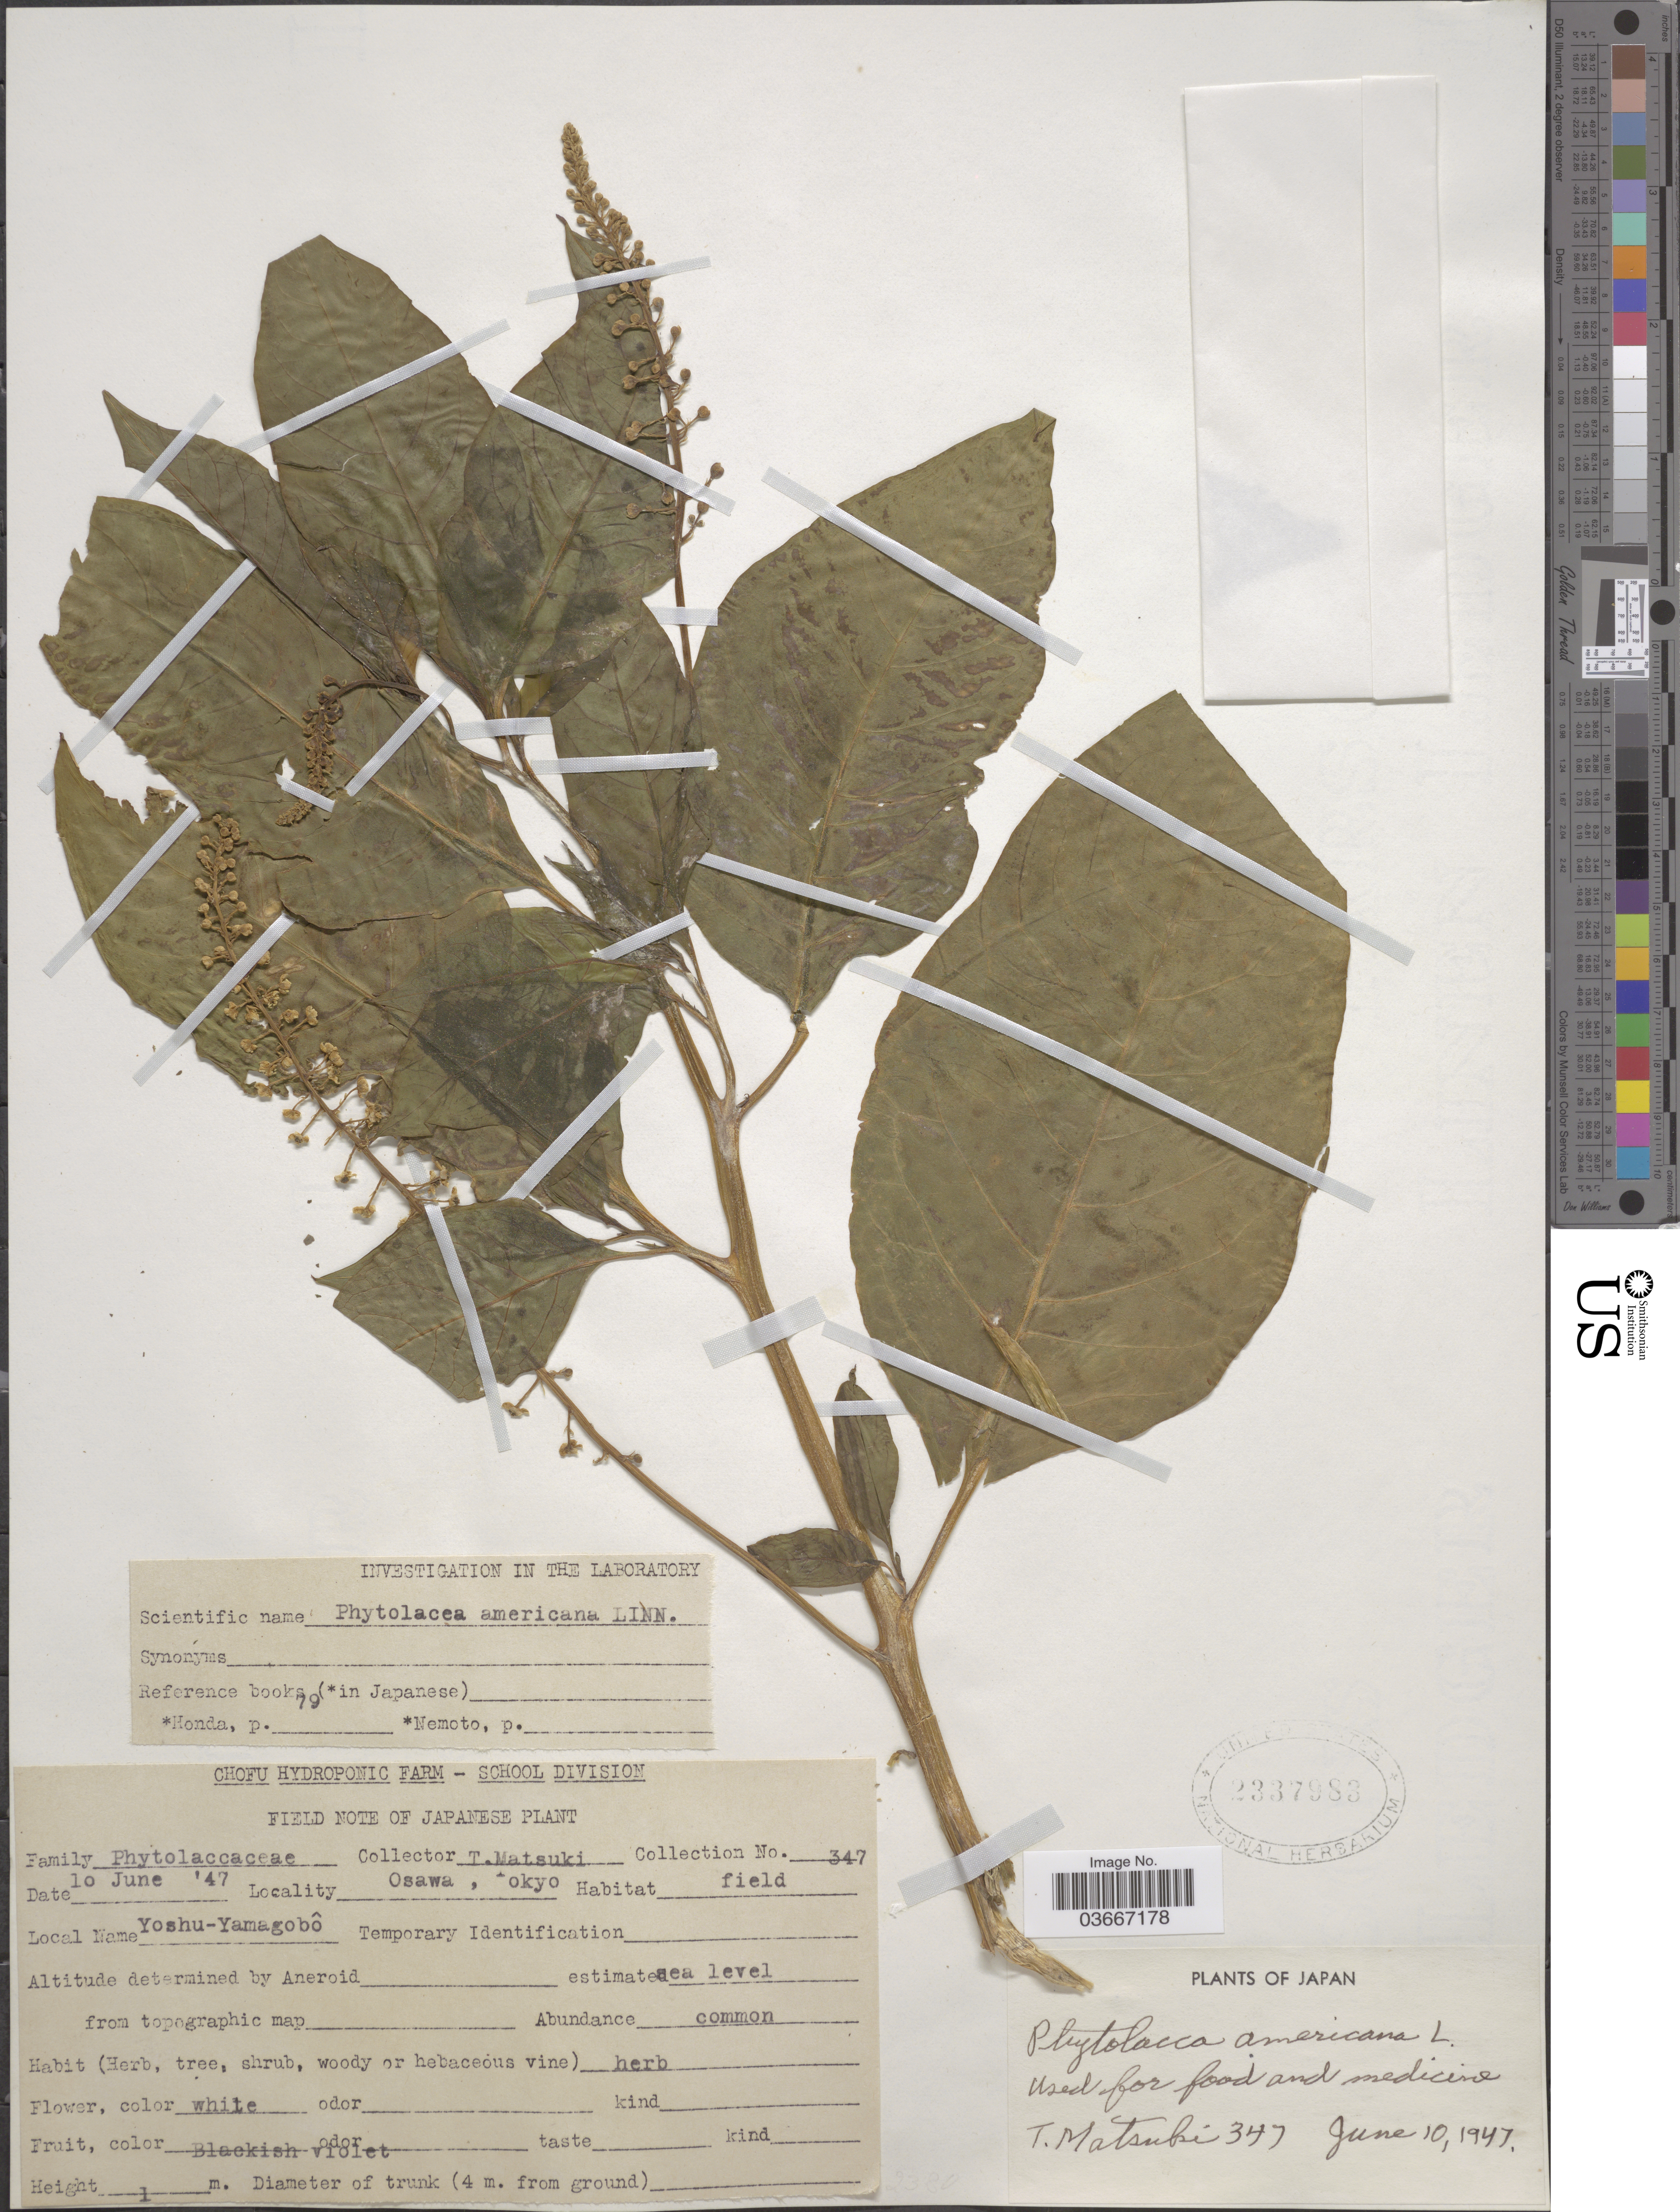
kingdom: Plantae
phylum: Tracheophyta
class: Magnoliopsida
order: Caryophyllales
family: Phytolaccaceae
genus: Phytolacca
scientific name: Phytolacca americana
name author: L.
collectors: T. Matsuki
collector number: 347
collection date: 1947-06-10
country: Japan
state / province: Tokyo, Federal City of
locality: Osawa, Tokyo.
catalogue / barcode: US 2337983